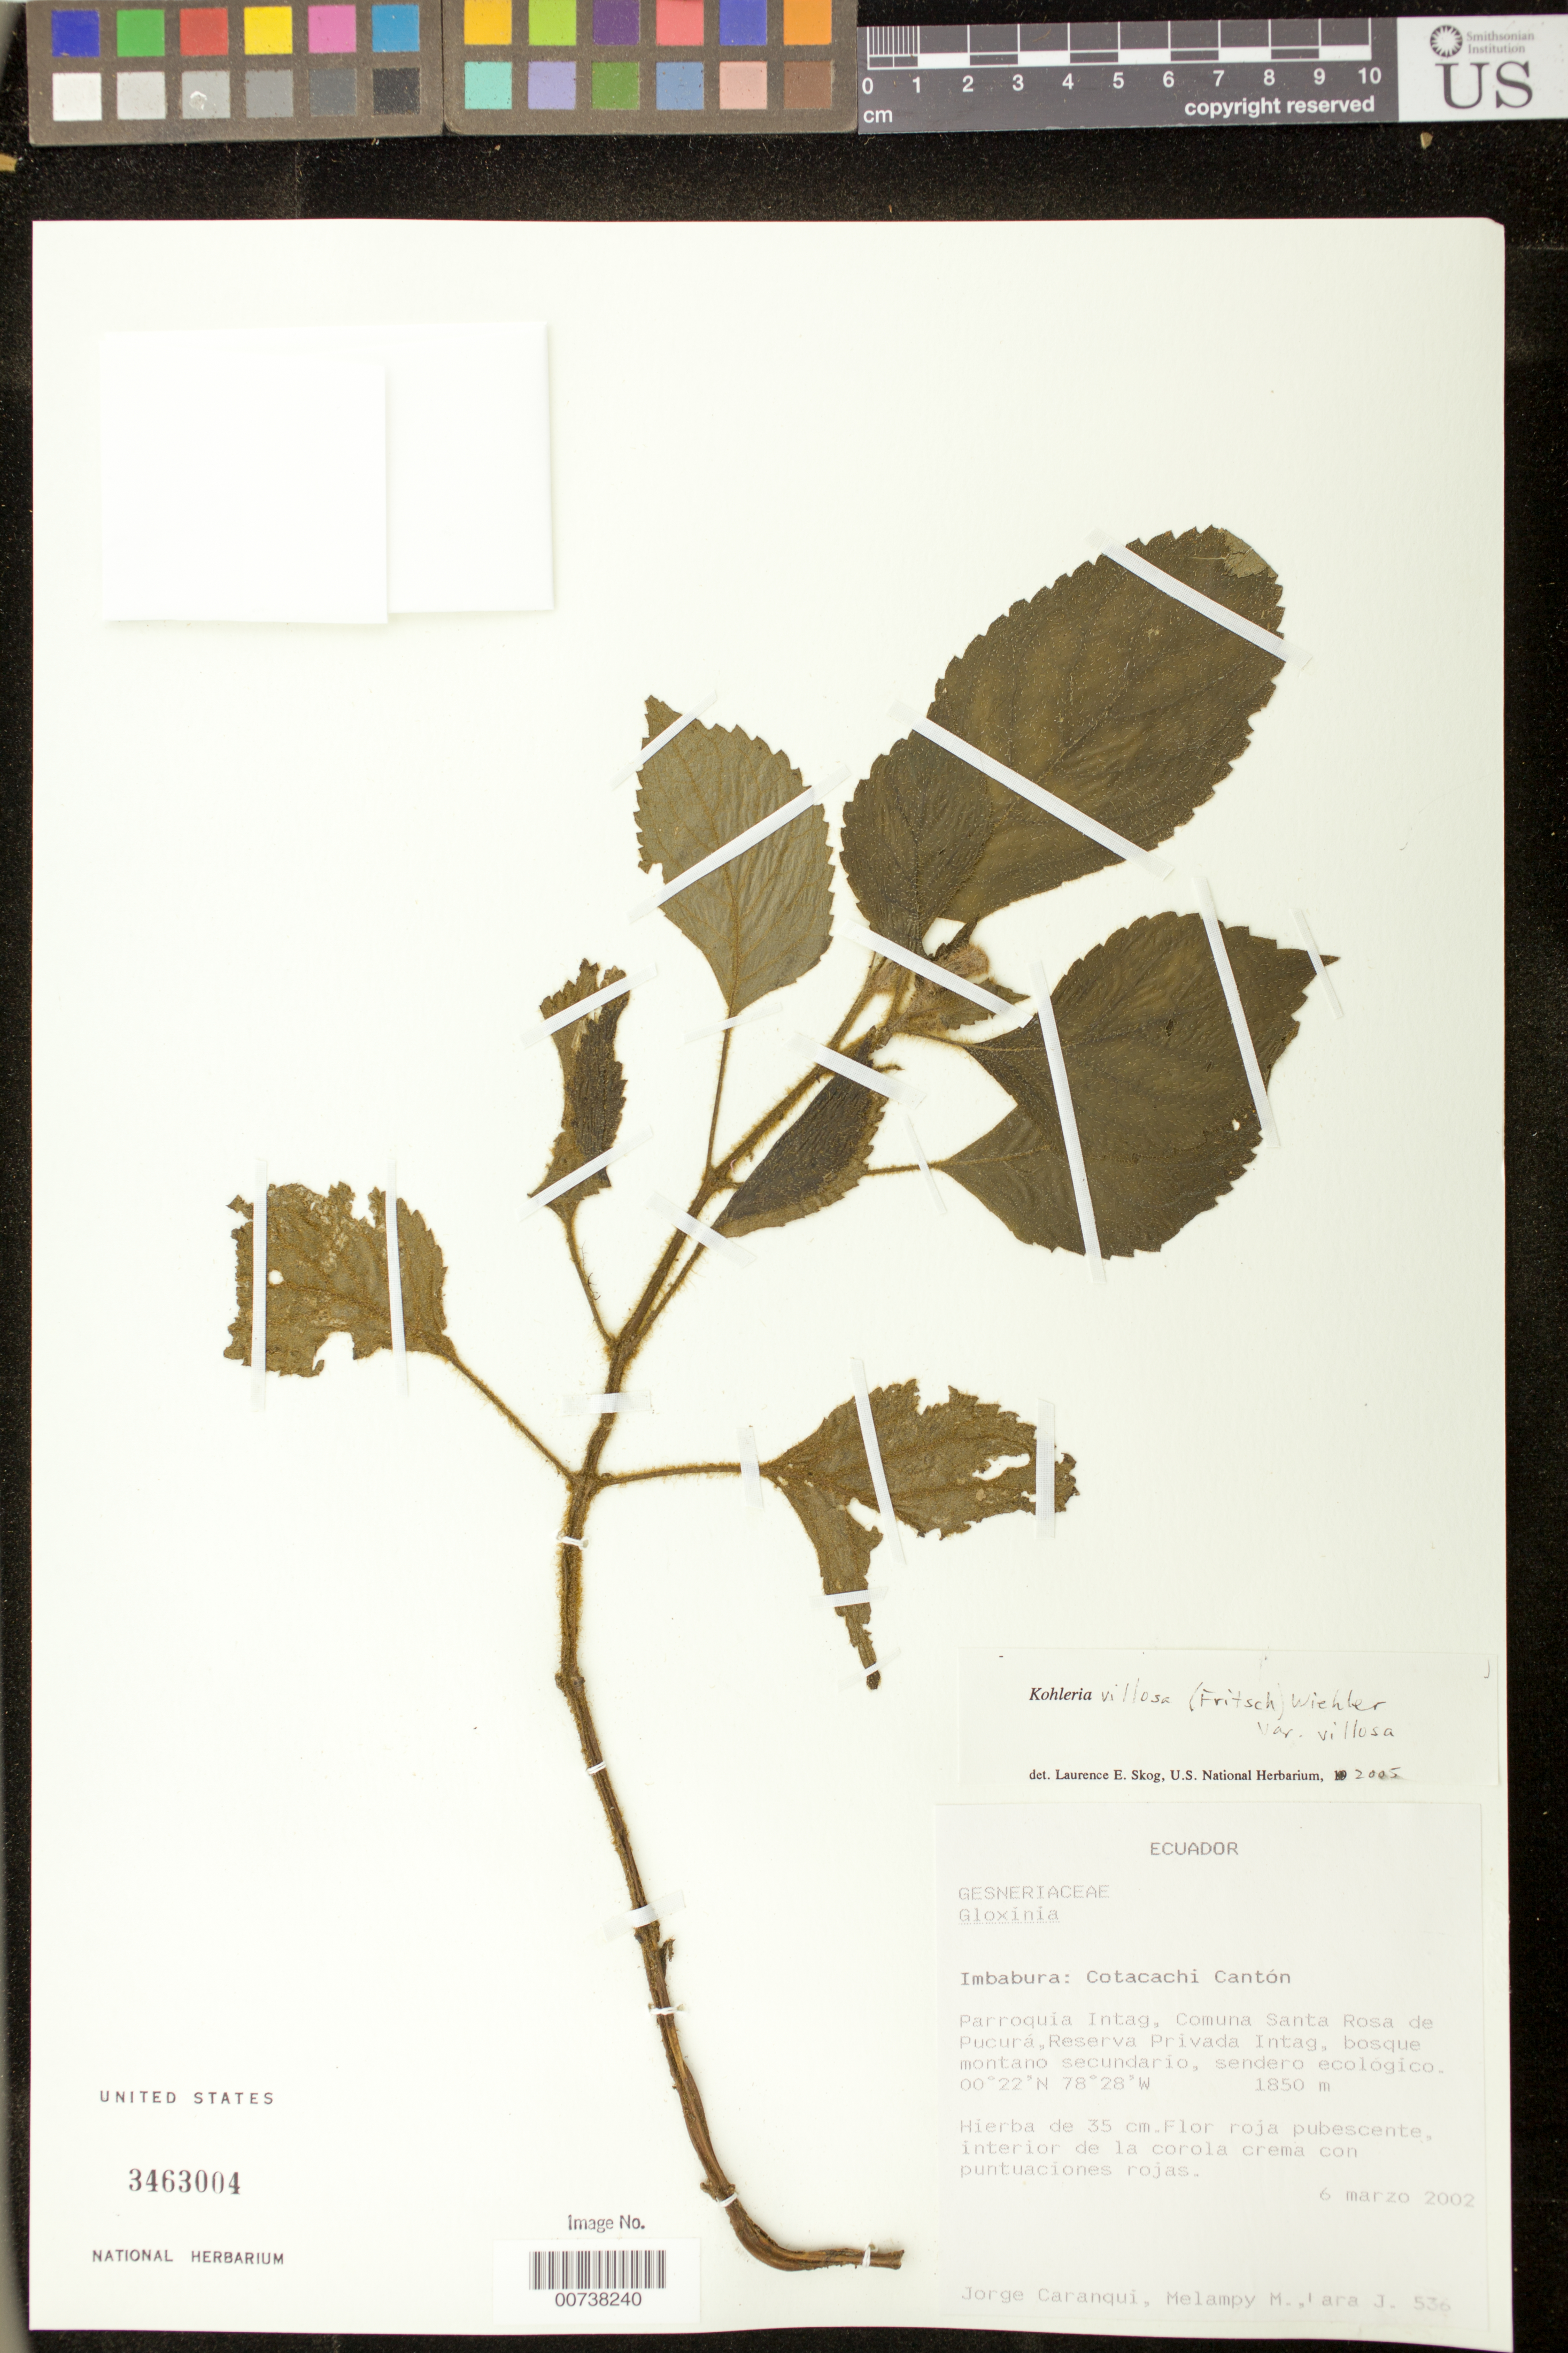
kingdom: Plantae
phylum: Tracheophyta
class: Magnoliopsida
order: Lamiales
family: Gesneriaceae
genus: Kohleria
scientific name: Kohleria villosa var. villosa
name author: (Fritsch) Wiehler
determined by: Skog, Laurence E.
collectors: J. Caranqui, M. Melampy & J. Lara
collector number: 536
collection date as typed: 06 Mar 2002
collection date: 2002-03-06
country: Ecuador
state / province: Imbabura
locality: Imbabura: Catacachi Cantón. Parroquia Intag, Comuna Santa Rosa de Pucurá, Reserva Privada Intag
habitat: Bosque montano secundario, sendero ecológico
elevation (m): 1850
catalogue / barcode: US 3463004